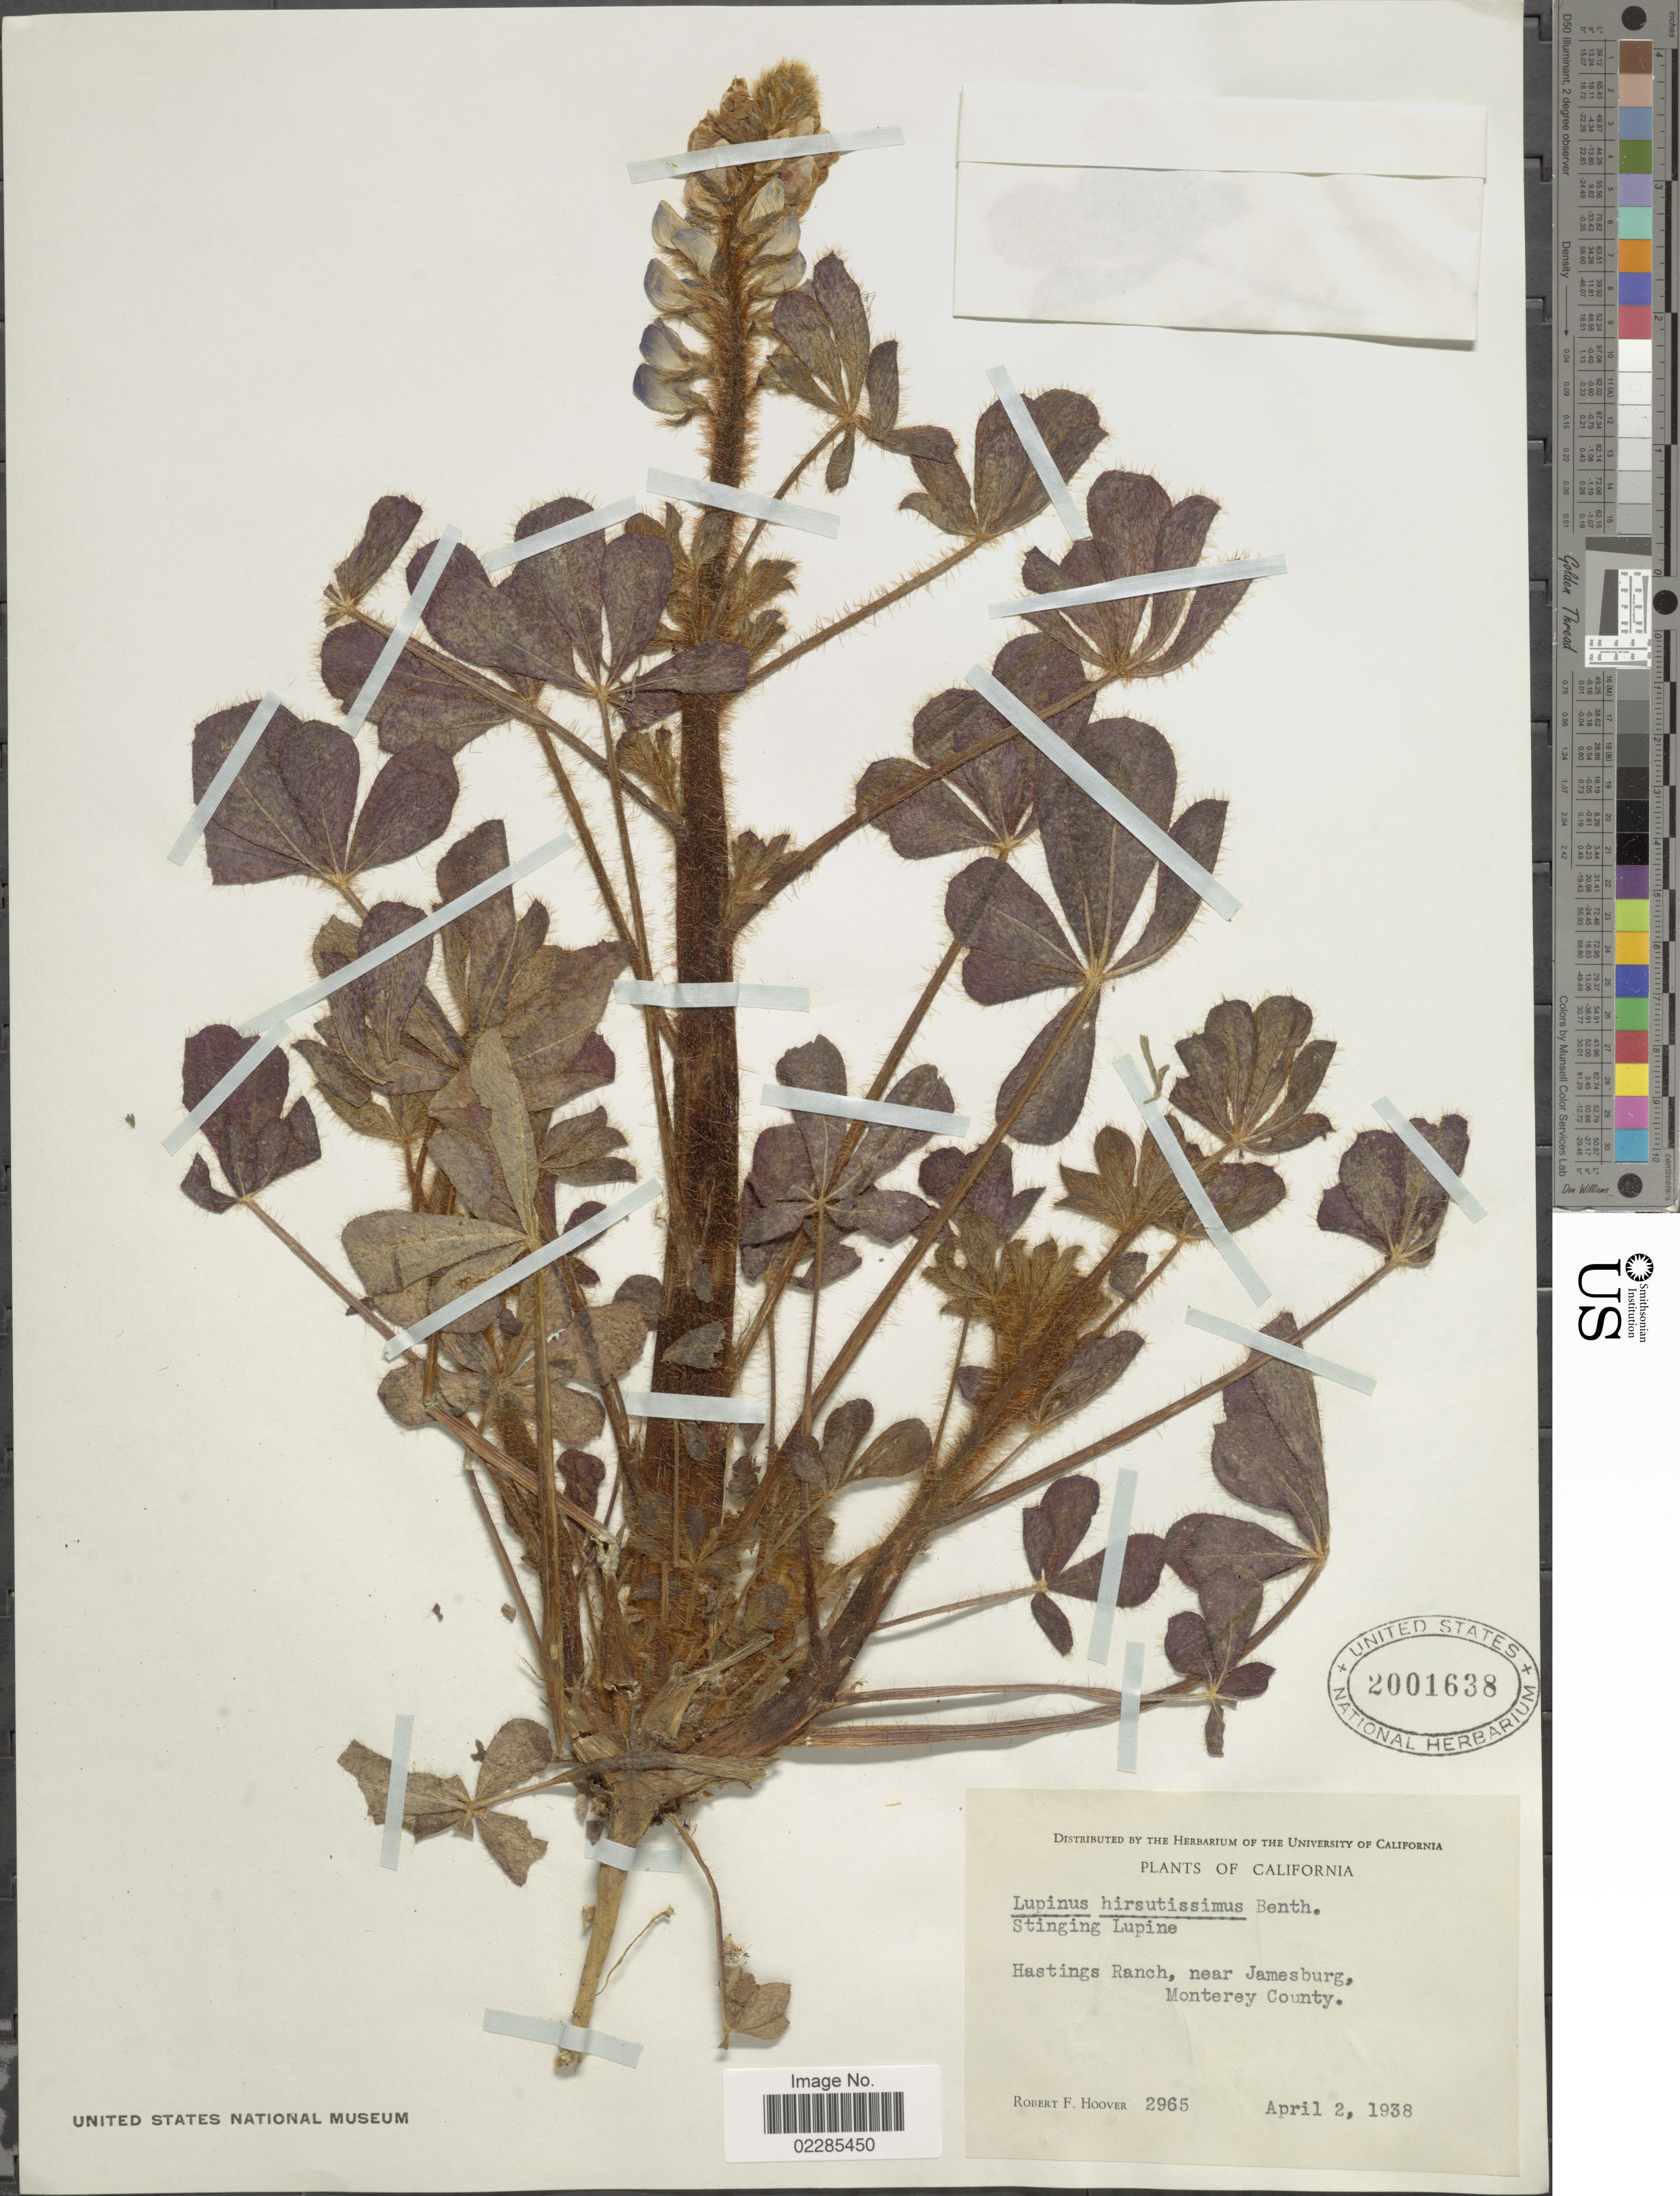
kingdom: Plantae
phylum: Tracheophyta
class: Magnoliopsida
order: Fabales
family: Fabaceae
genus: Lupinus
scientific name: Lupinus hirsutissimus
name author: Benth.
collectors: R. F. Hoover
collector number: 2965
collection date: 1938-04-02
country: United States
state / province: California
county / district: Monterey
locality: Hastings Ranch, near Jamesburg, Monterey County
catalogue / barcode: US 2001638